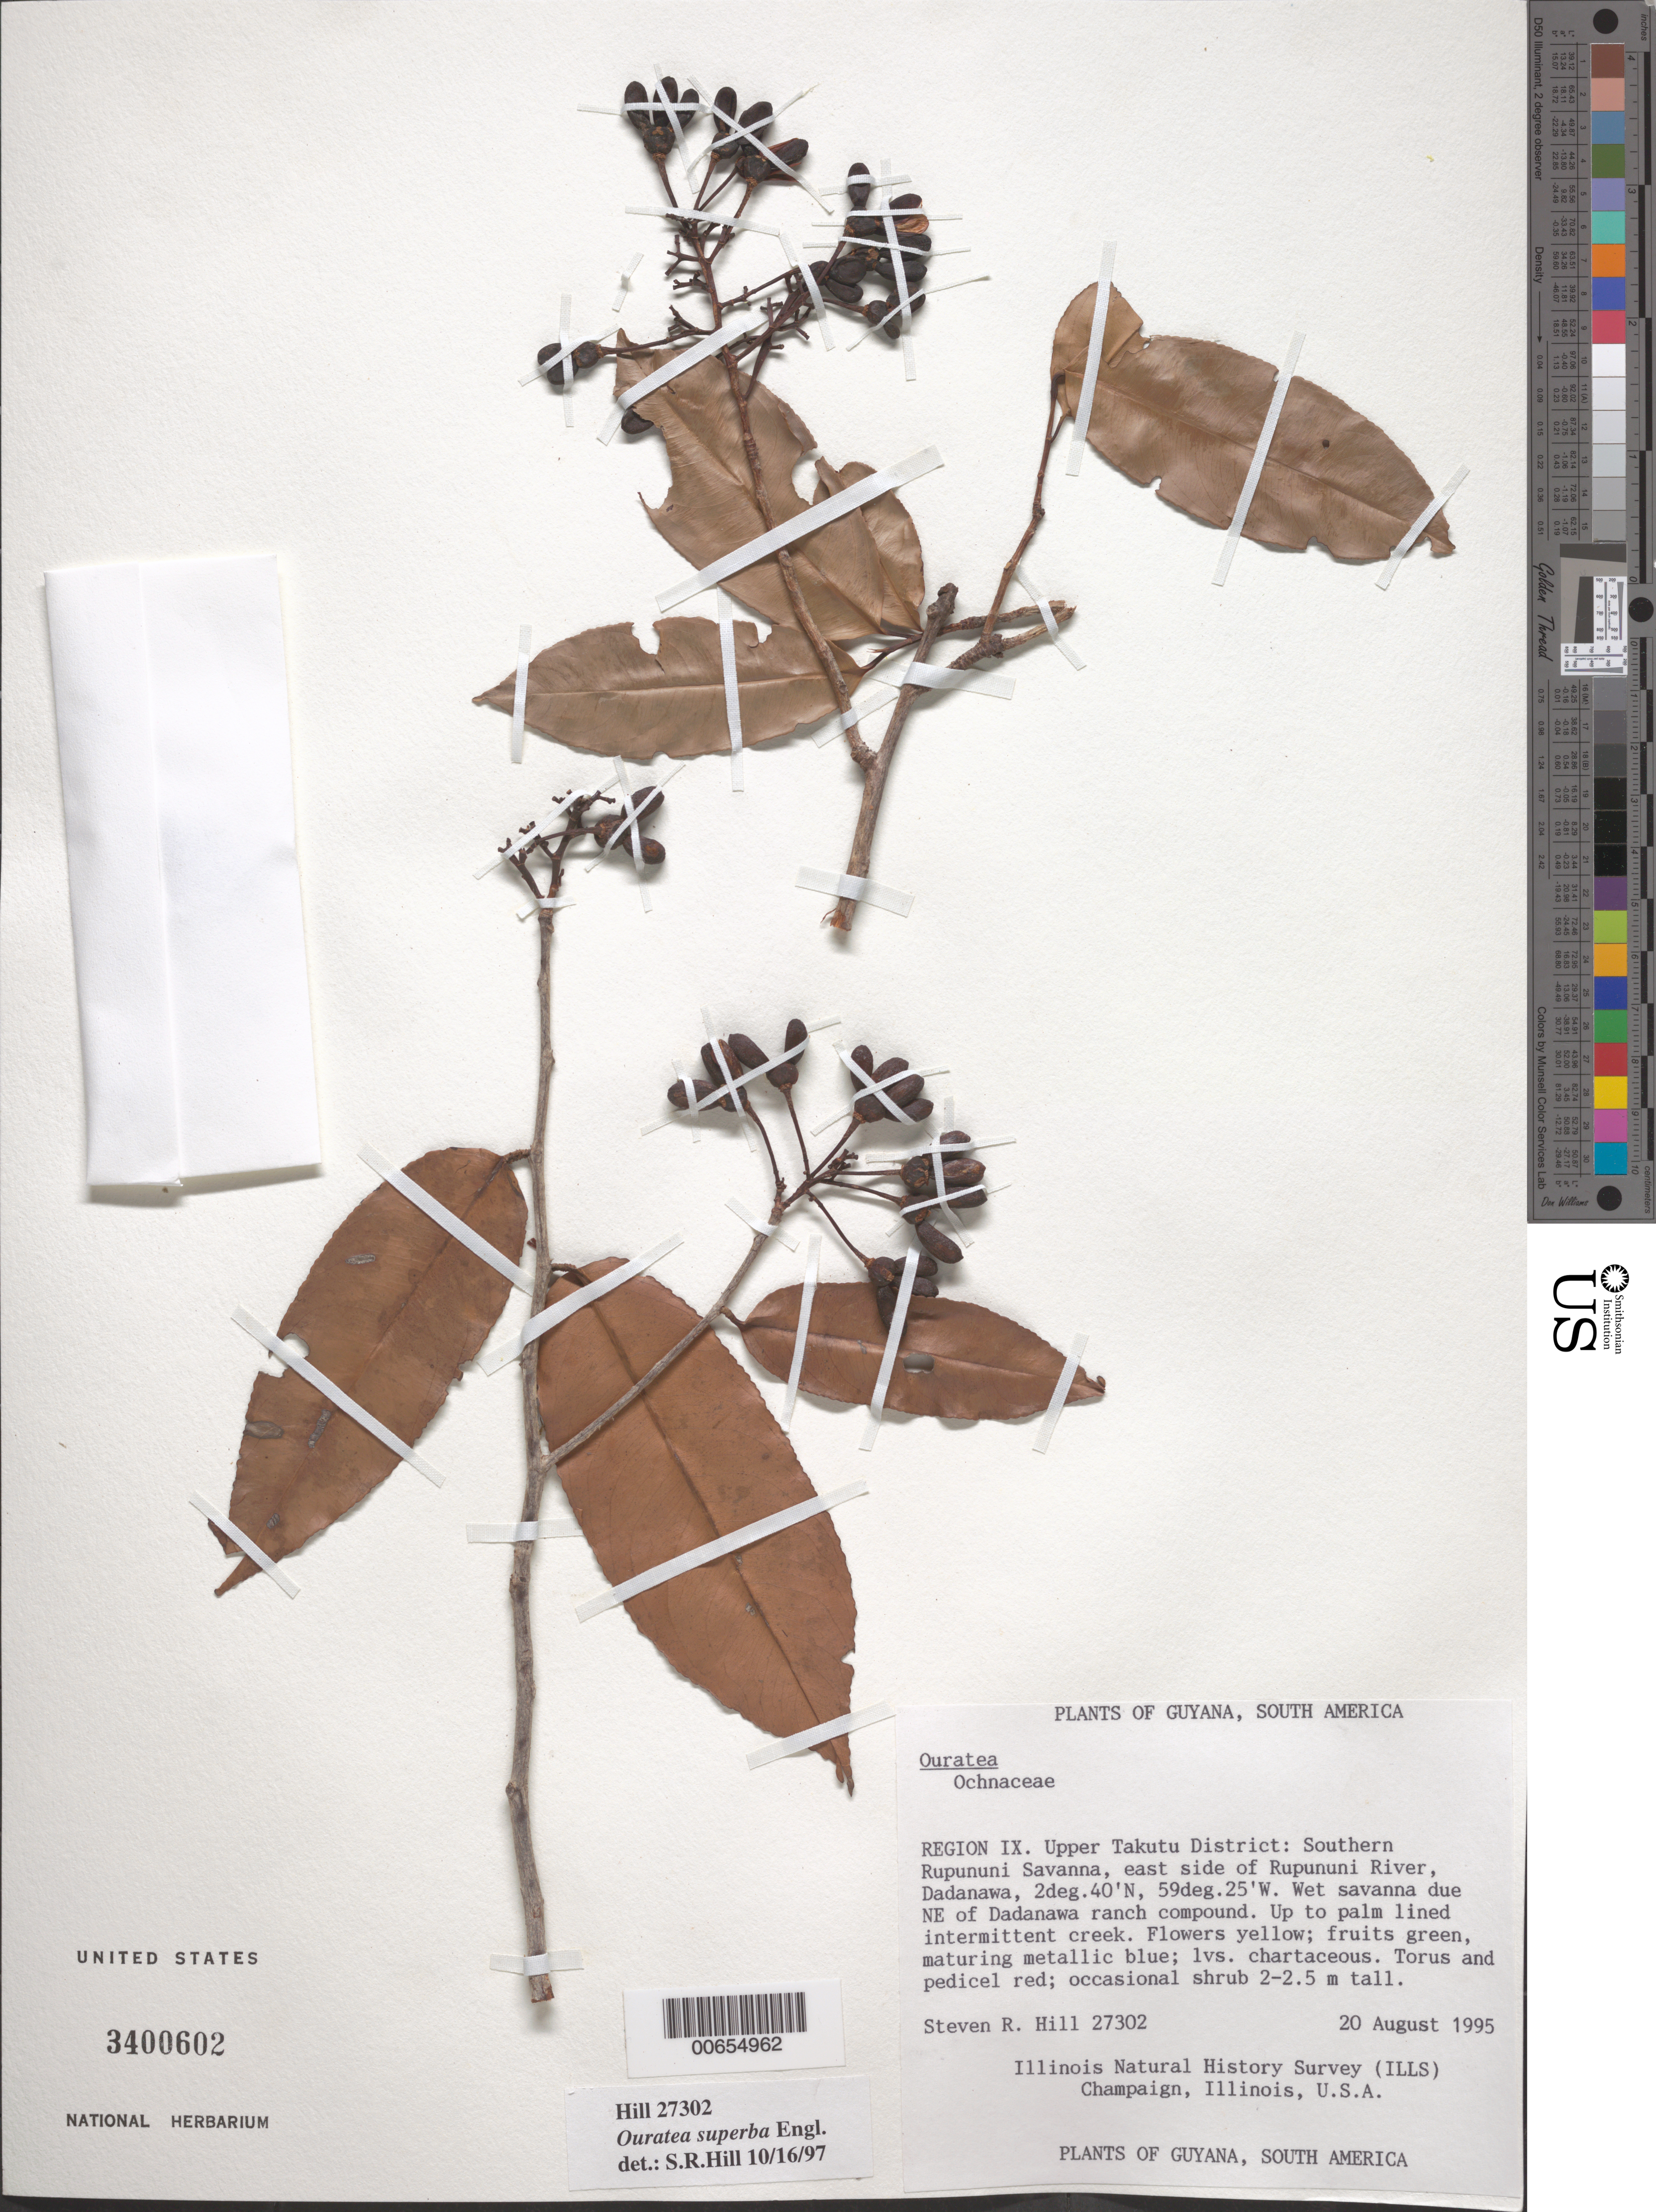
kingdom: Plantae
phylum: Tracheophyta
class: Magnoliopsida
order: Malpighiales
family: Ochnaceae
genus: Ouratea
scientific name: Ouratea superba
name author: Engl.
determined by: Hill, Steven R.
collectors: S. R. Hill, C. N. Horn & J. H. Wiersema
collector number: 27302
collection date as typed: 20-Aug-95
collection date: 1995-08-20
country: Guyana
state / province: U. Takutu-U. Essequibo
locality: Dadanawa, southern Rupununi Savanna, E side of Rupununi R.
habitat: Wet savanna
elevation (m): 110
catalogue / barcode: US 3400602